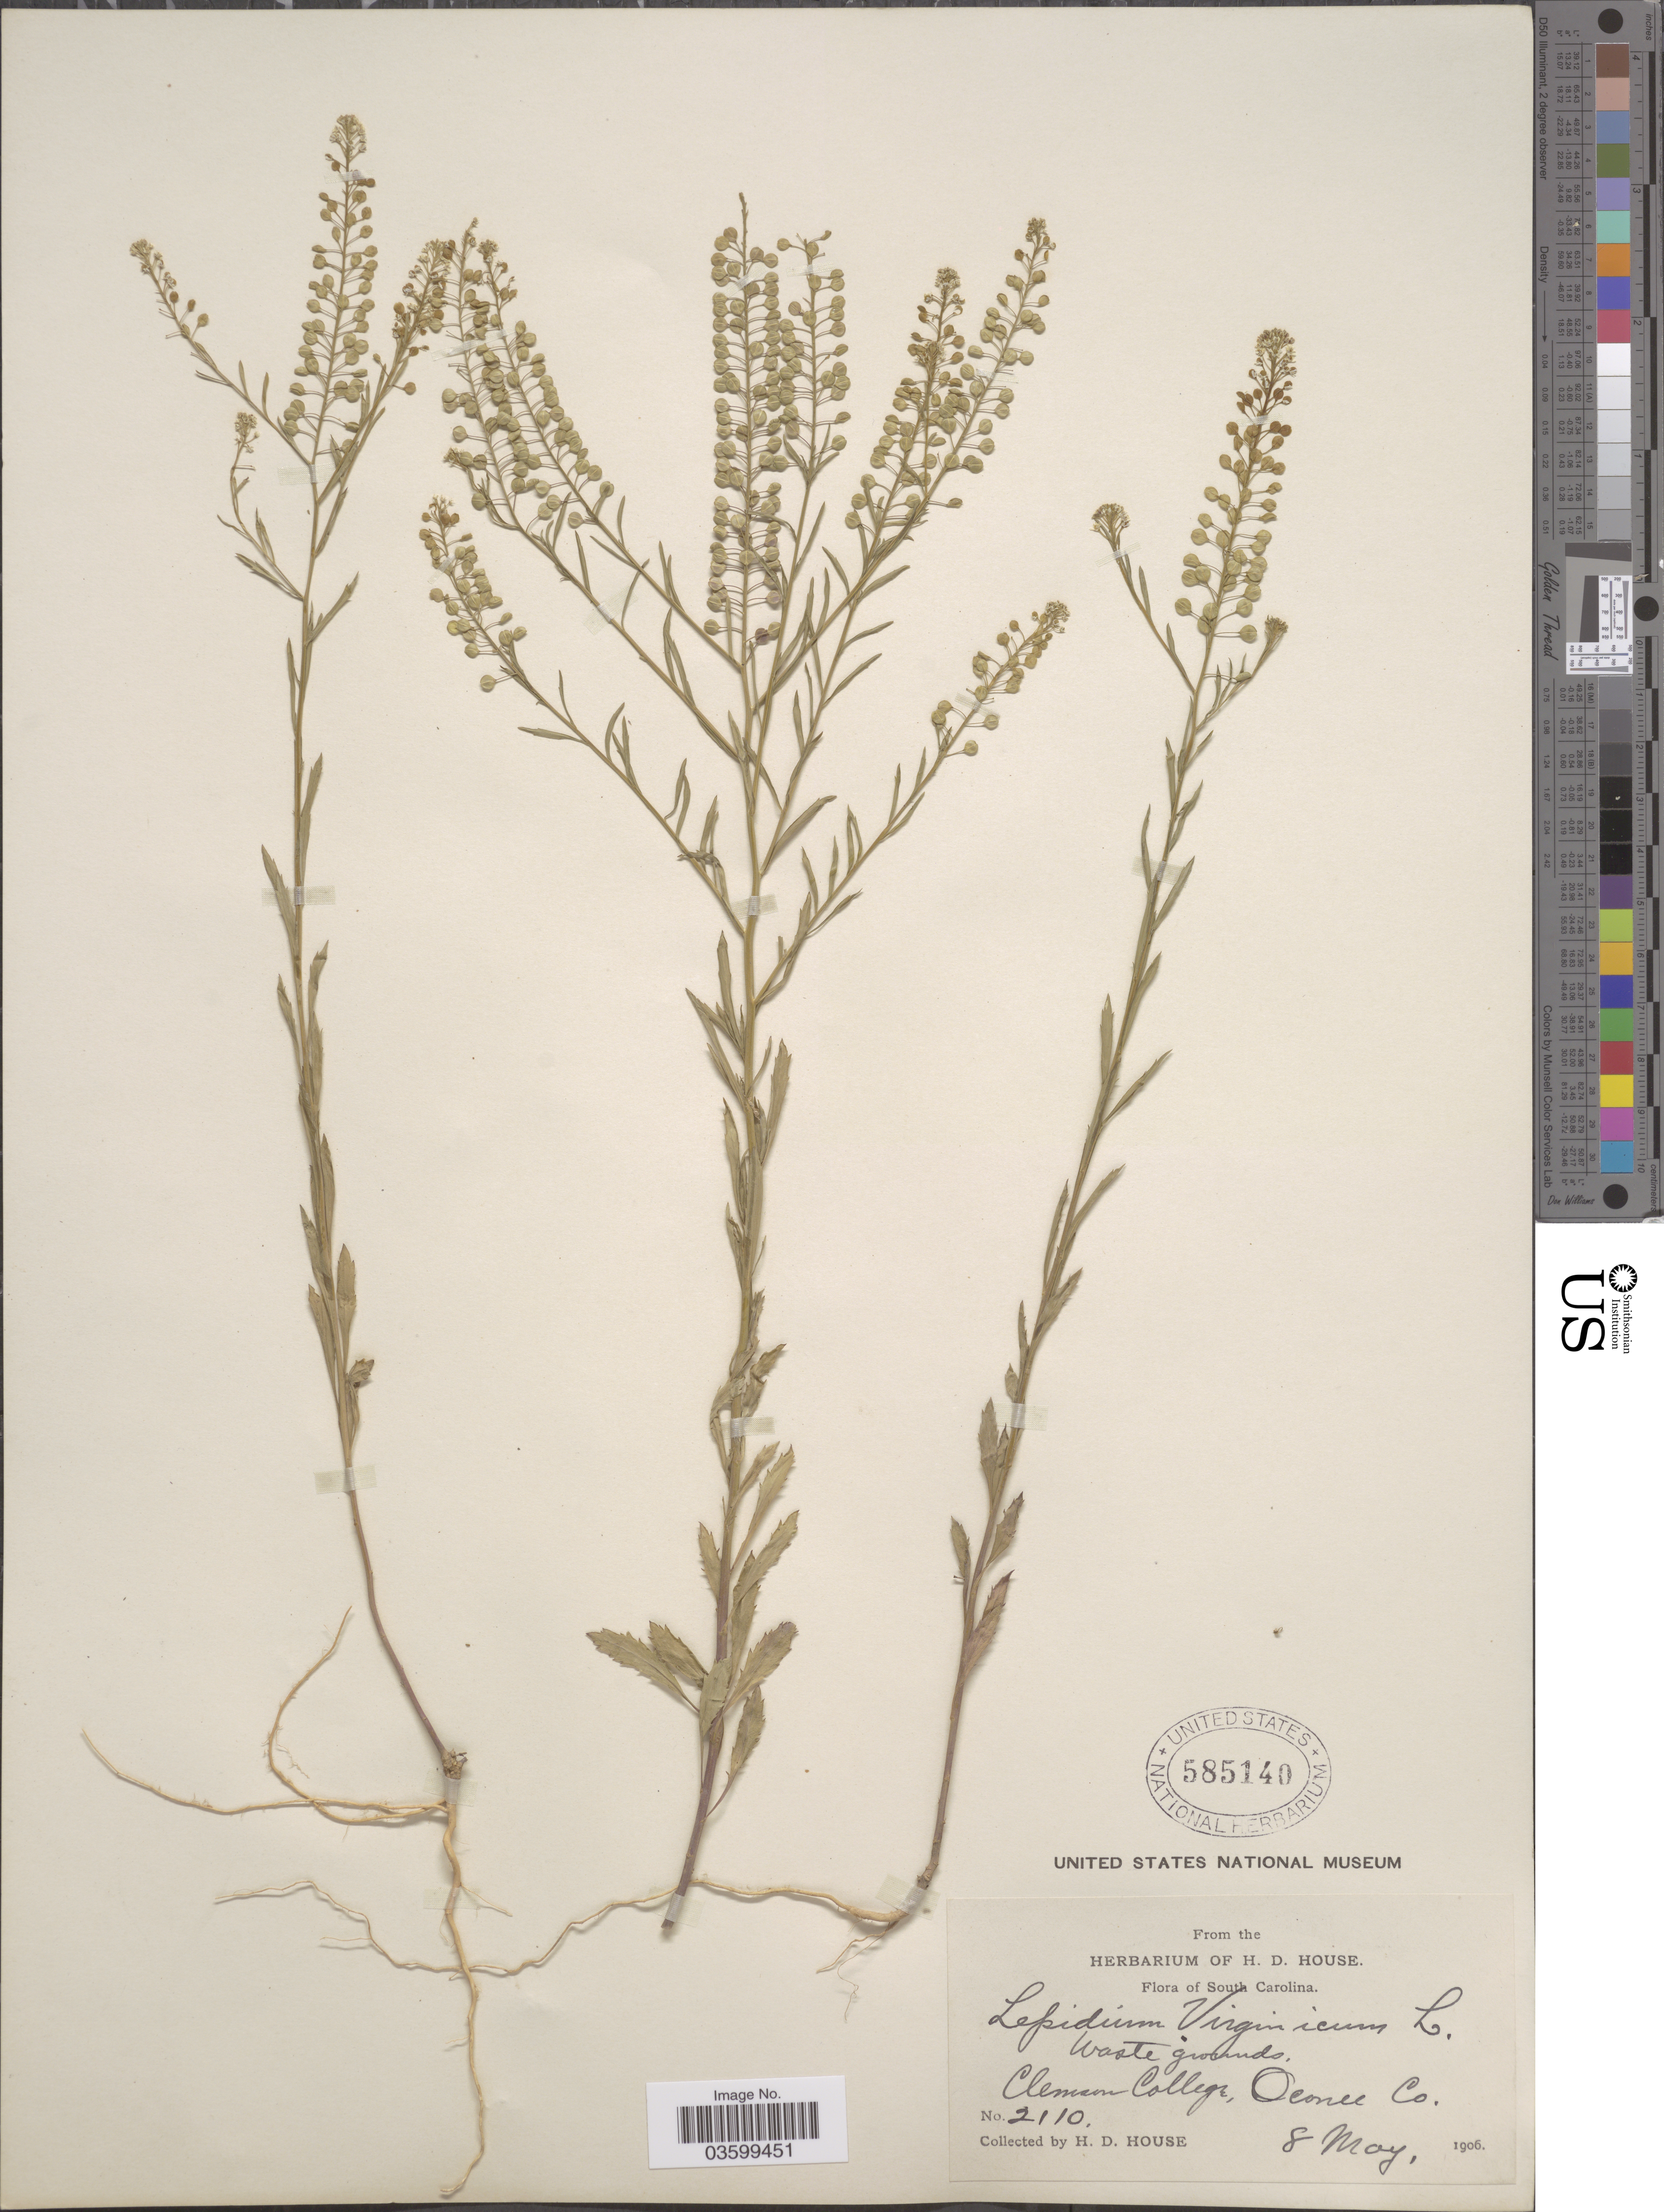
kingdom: Plantae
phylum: Tracheophyta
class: Magnoliopsida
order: Brassicales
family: Brassicaceae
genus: Lepidium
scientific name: Lepidium virginicum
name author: L.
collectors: H. D. House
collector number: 2110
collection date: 1906-05-08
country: United States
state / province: South Carolina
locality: Clemson College, Oconee Co.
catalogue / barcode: US 585140